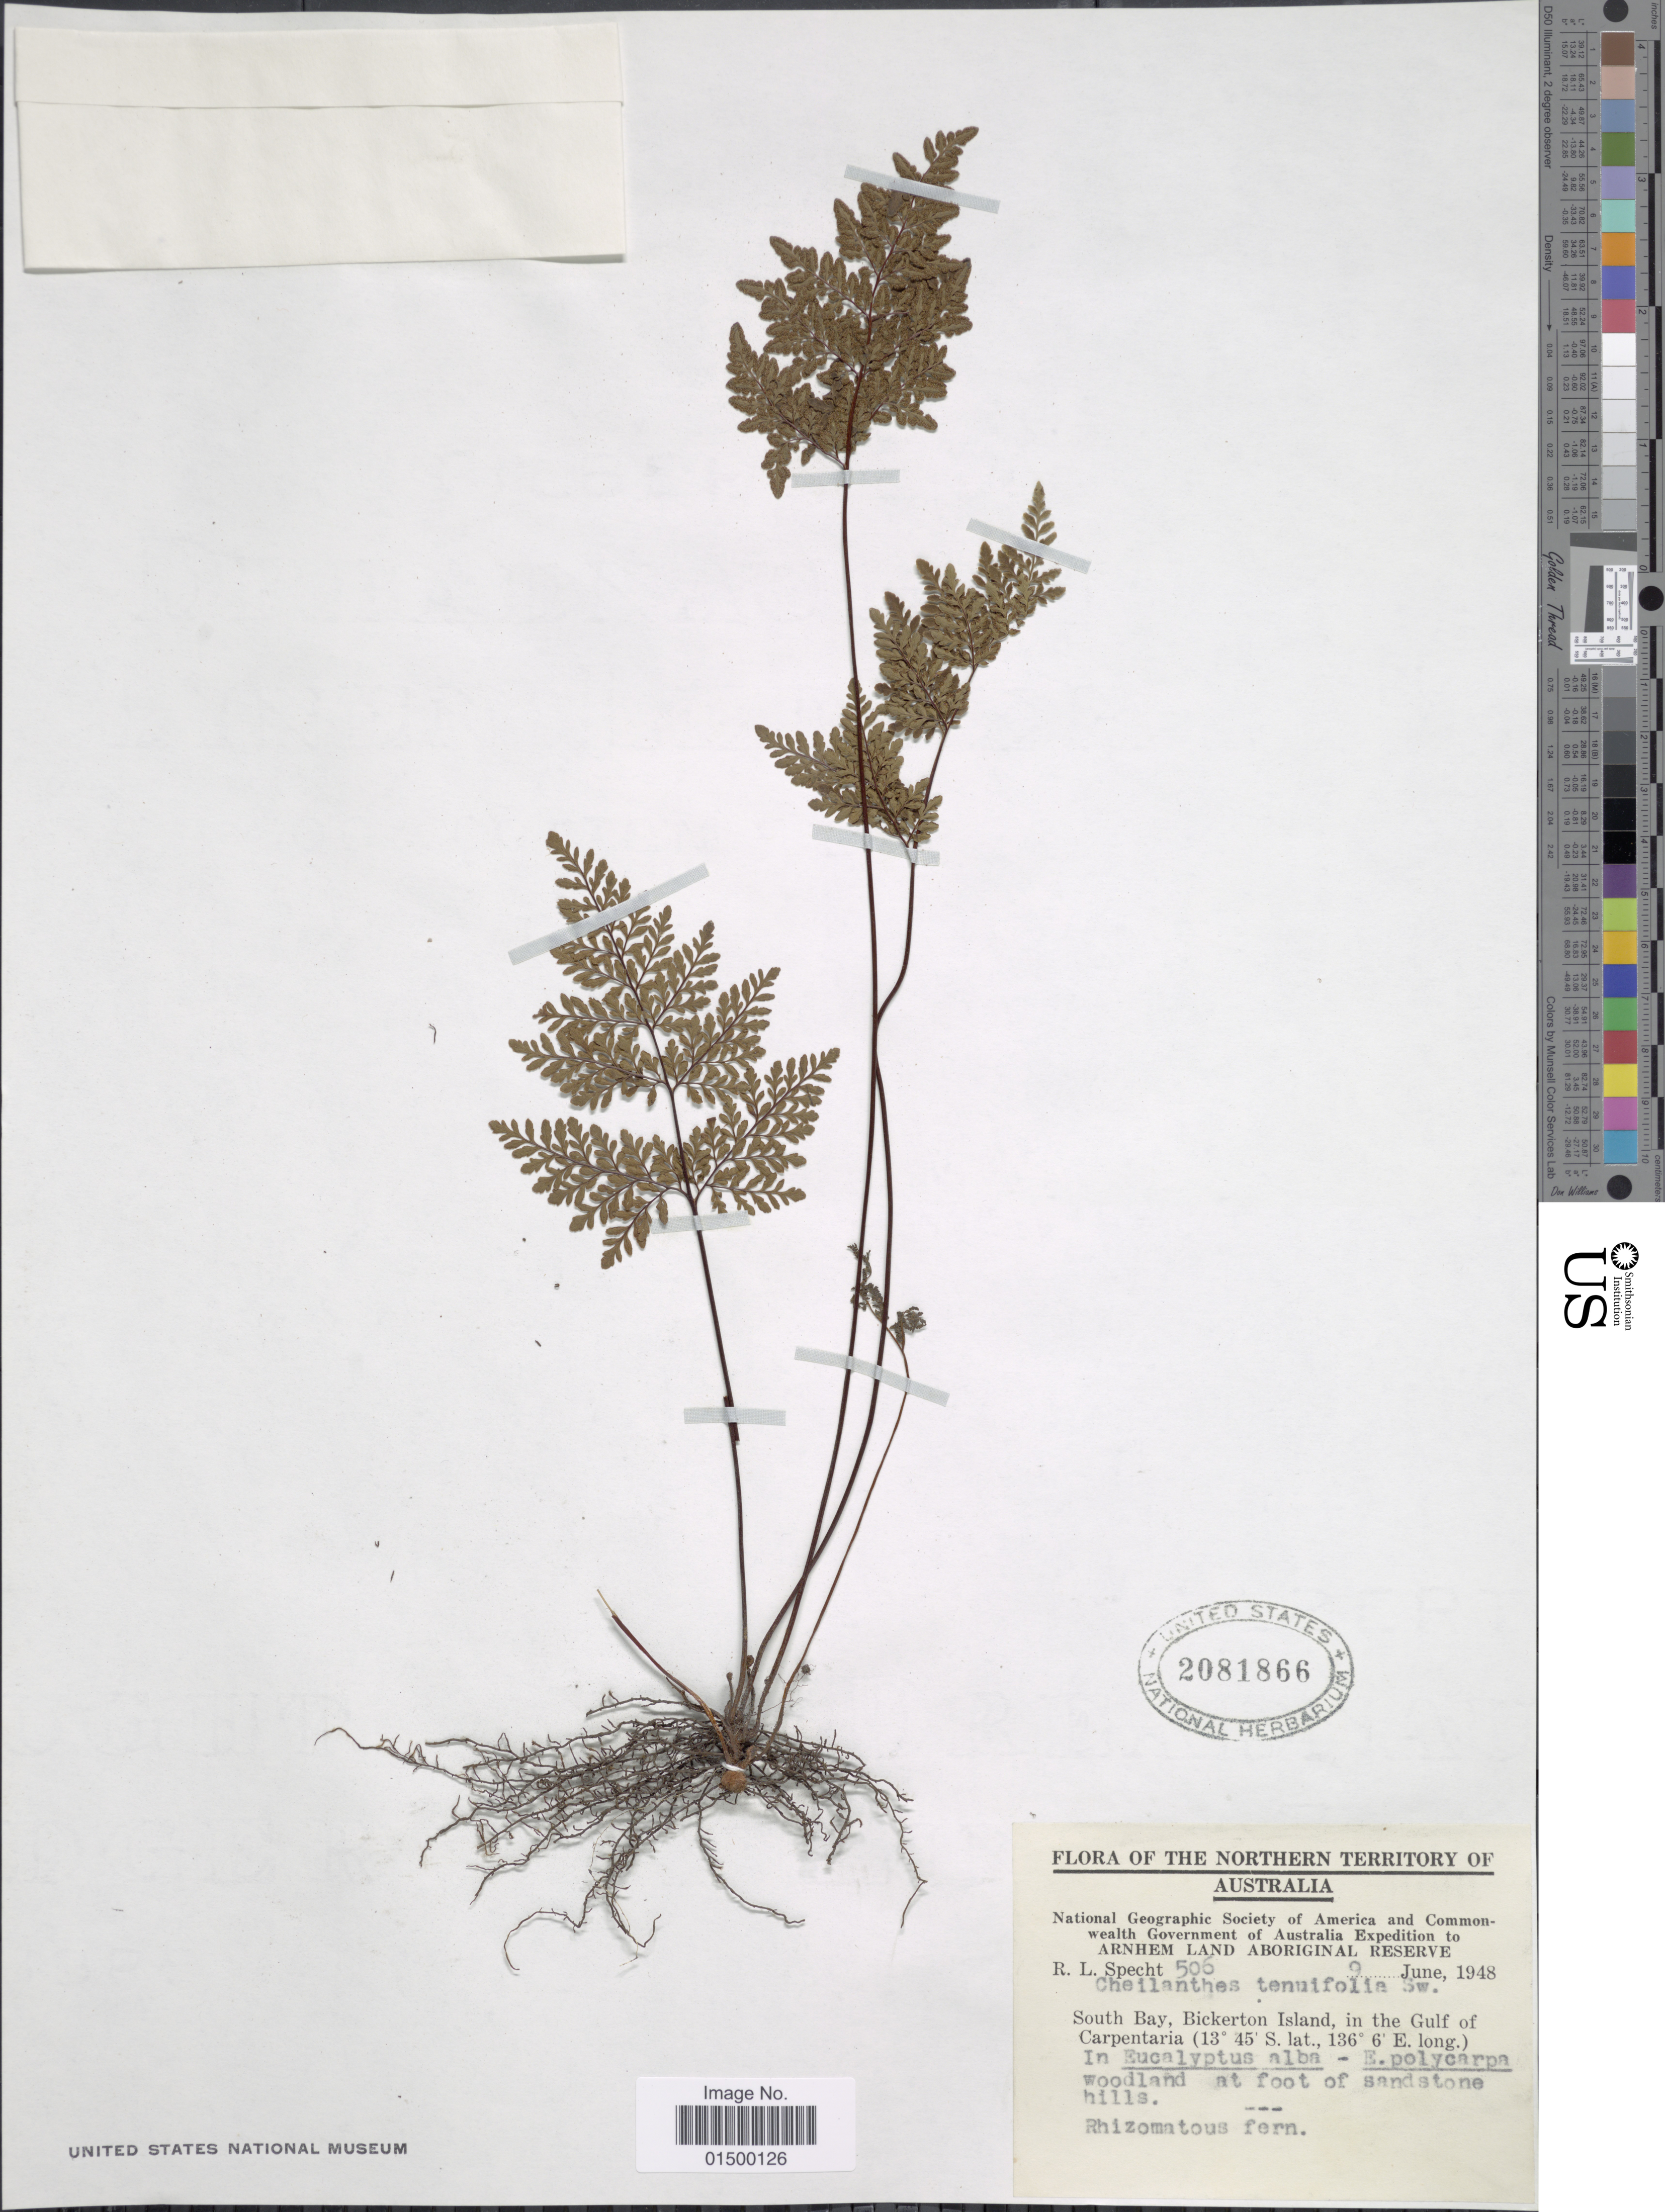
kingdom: Plantae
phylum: Tracheophyta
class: Polypodiopsida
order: Polypodiales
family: Pteridaceae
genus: Cheilanthes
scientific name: Cheilanthes tenuifolia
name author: (Burm. f.) Sw.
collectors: R. L. Specht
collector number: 506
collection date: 1948-06-09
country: Australia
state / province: Northern Territory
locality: South Bay, Bickerton Island, in the Gulf of Carpentaria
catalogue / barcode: US 2081866